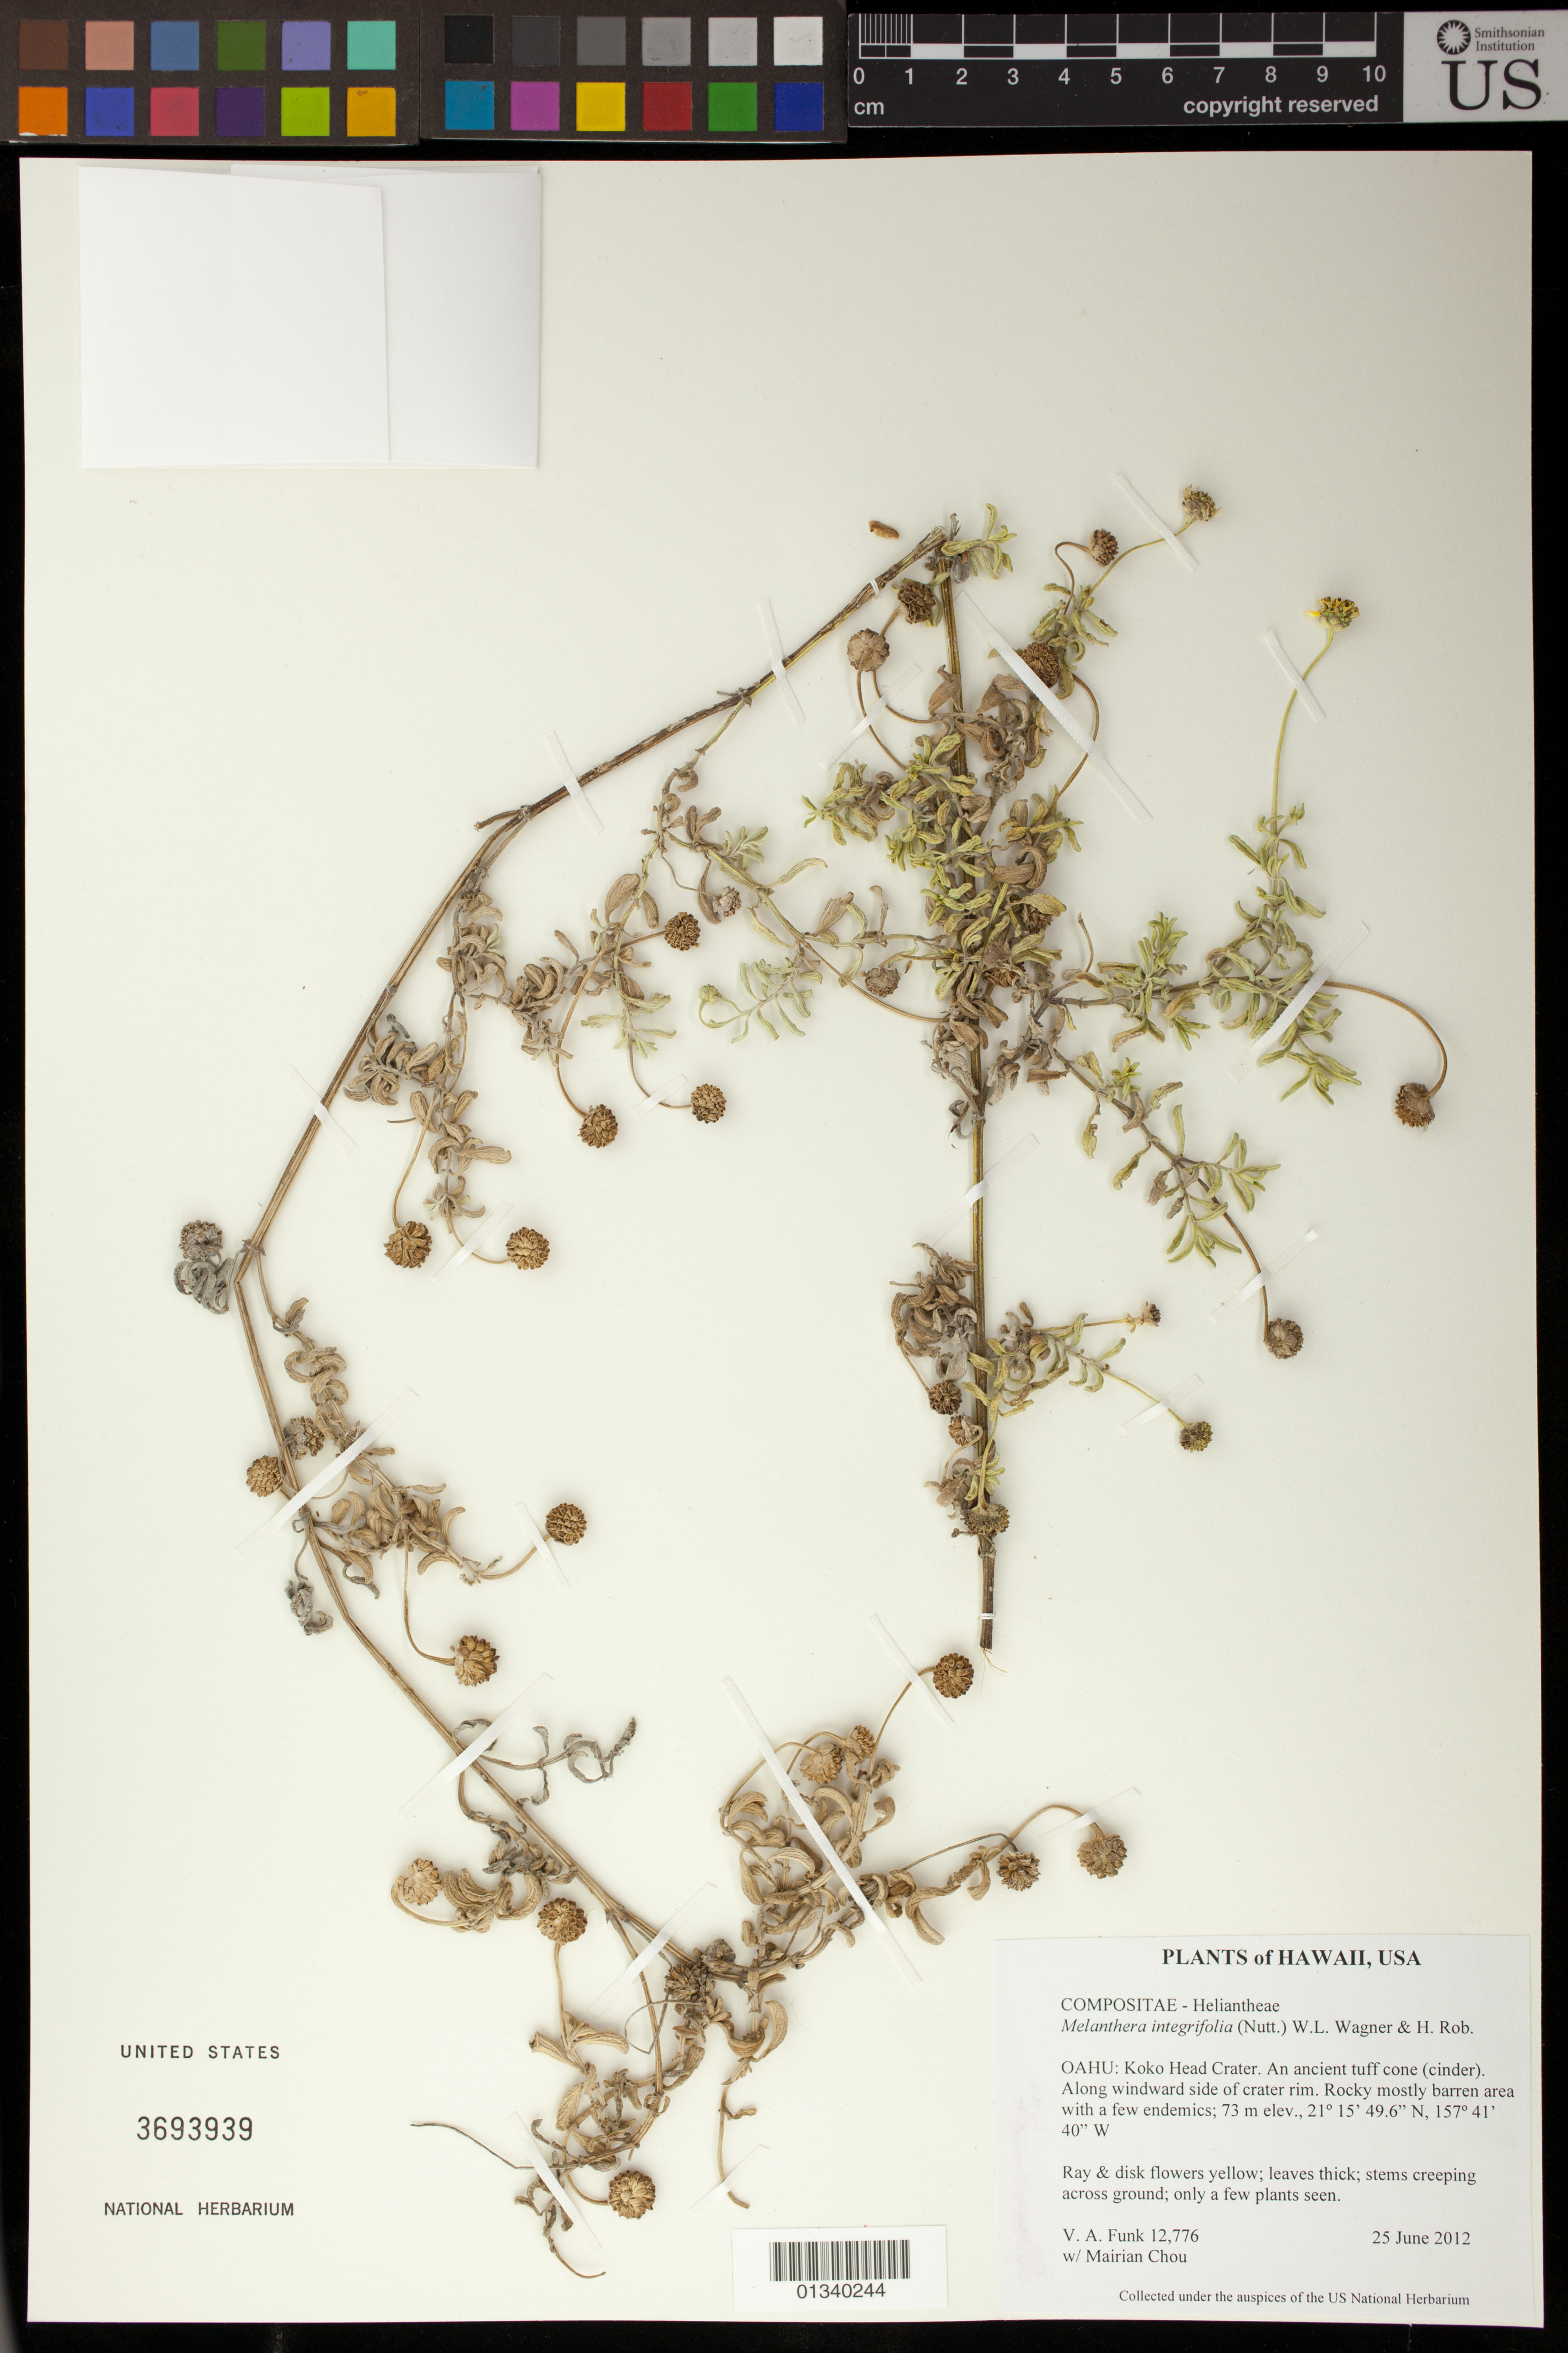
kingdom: Plantae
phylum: Tracheophyta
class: Magnoliopsida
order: Asterales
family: Asteraceae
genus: Wollastonia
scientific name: Wollastonia integrifolia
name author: (Nutt.) Orchard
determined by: Wagner, W. L., (BOT), Smithsonian Institution - National Museum of Natural History (UNITED STATES)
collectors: M. Chou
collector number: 12776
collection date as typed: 25 June 2012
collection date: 2012-06-25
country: United States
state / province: Hawaii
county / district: Honolulu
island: Oahu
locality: Koko Head Crater. An ancient tuff core (cinder). Along windward side of crater rim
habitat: Rocky mostly barren area with a few endemics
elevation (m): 73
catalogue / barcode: US 3693939